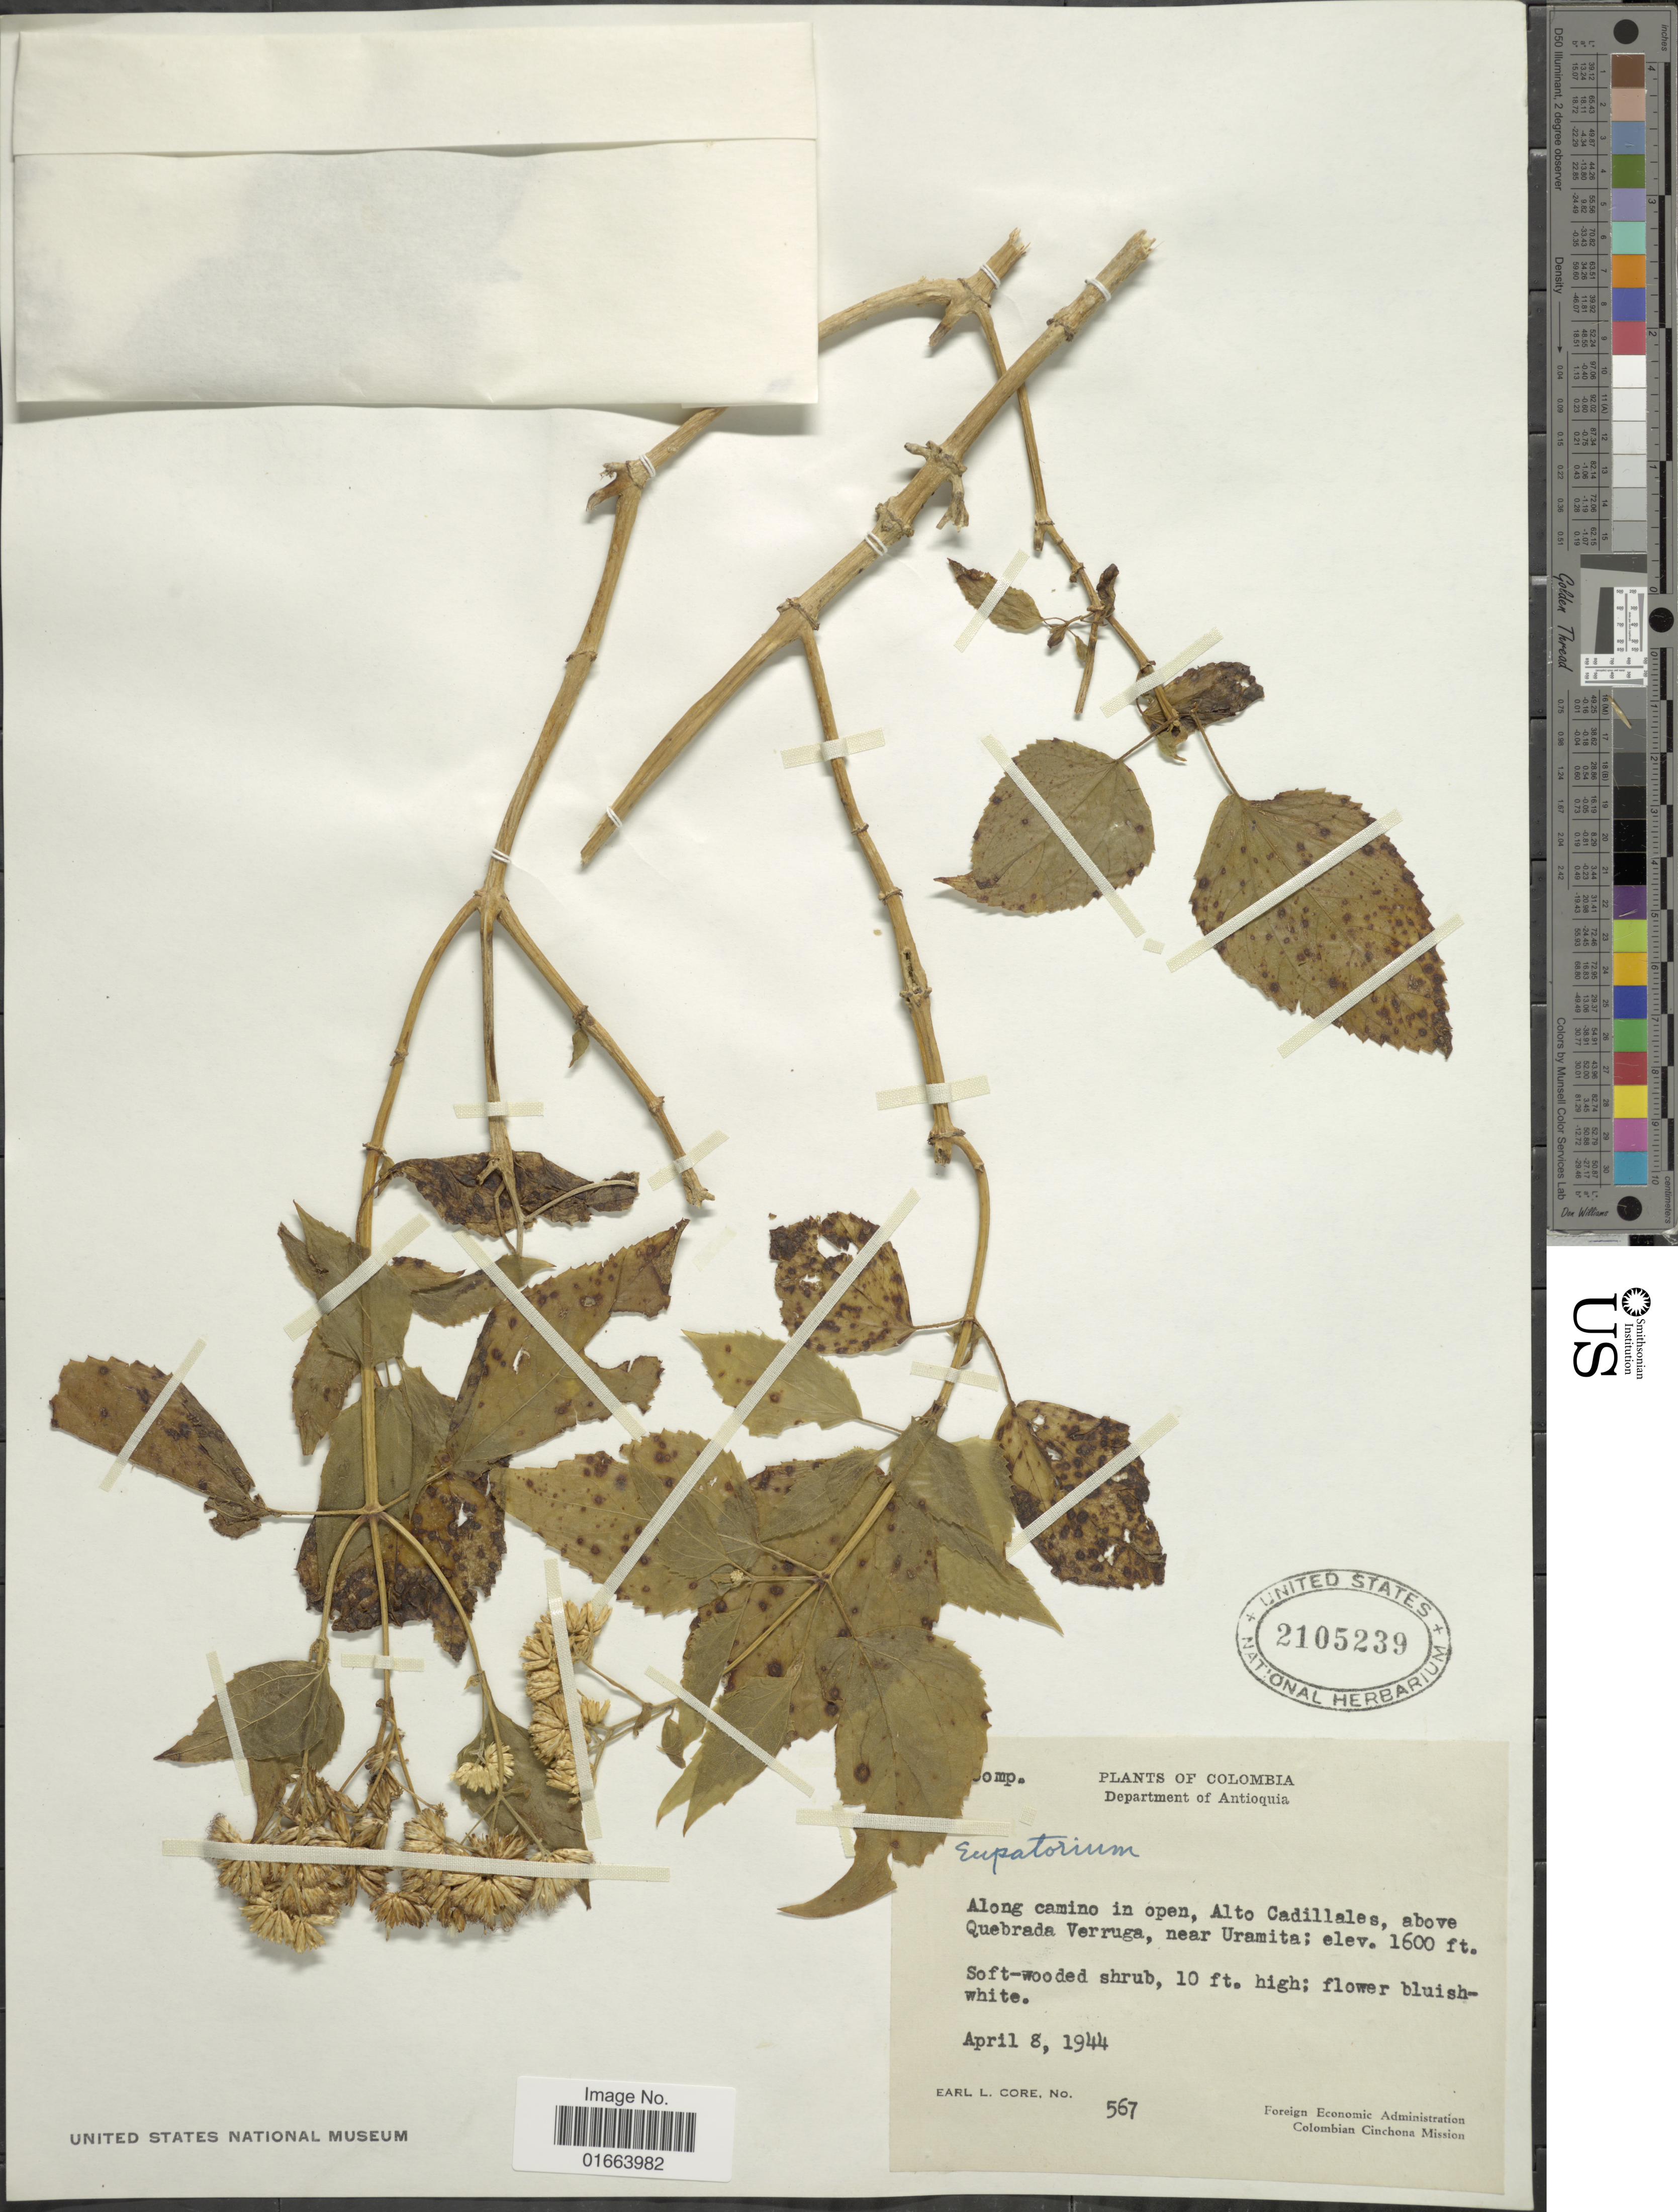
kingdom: Plantae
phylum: Tracheophyta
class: Magnoliopsida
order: Asterales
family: Asteraceae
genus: Critoniella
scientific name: Critoniella acuminata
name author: (Kunth) R.M. King & H. Rob.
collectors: E. L. Core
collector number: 567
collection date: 1944-04-08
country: Colombia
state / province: Antioquia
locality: Along camino in open, Alto Cadillales, above Quebrada Verruga, near Uramita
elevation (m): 488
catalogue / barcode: US 2105239